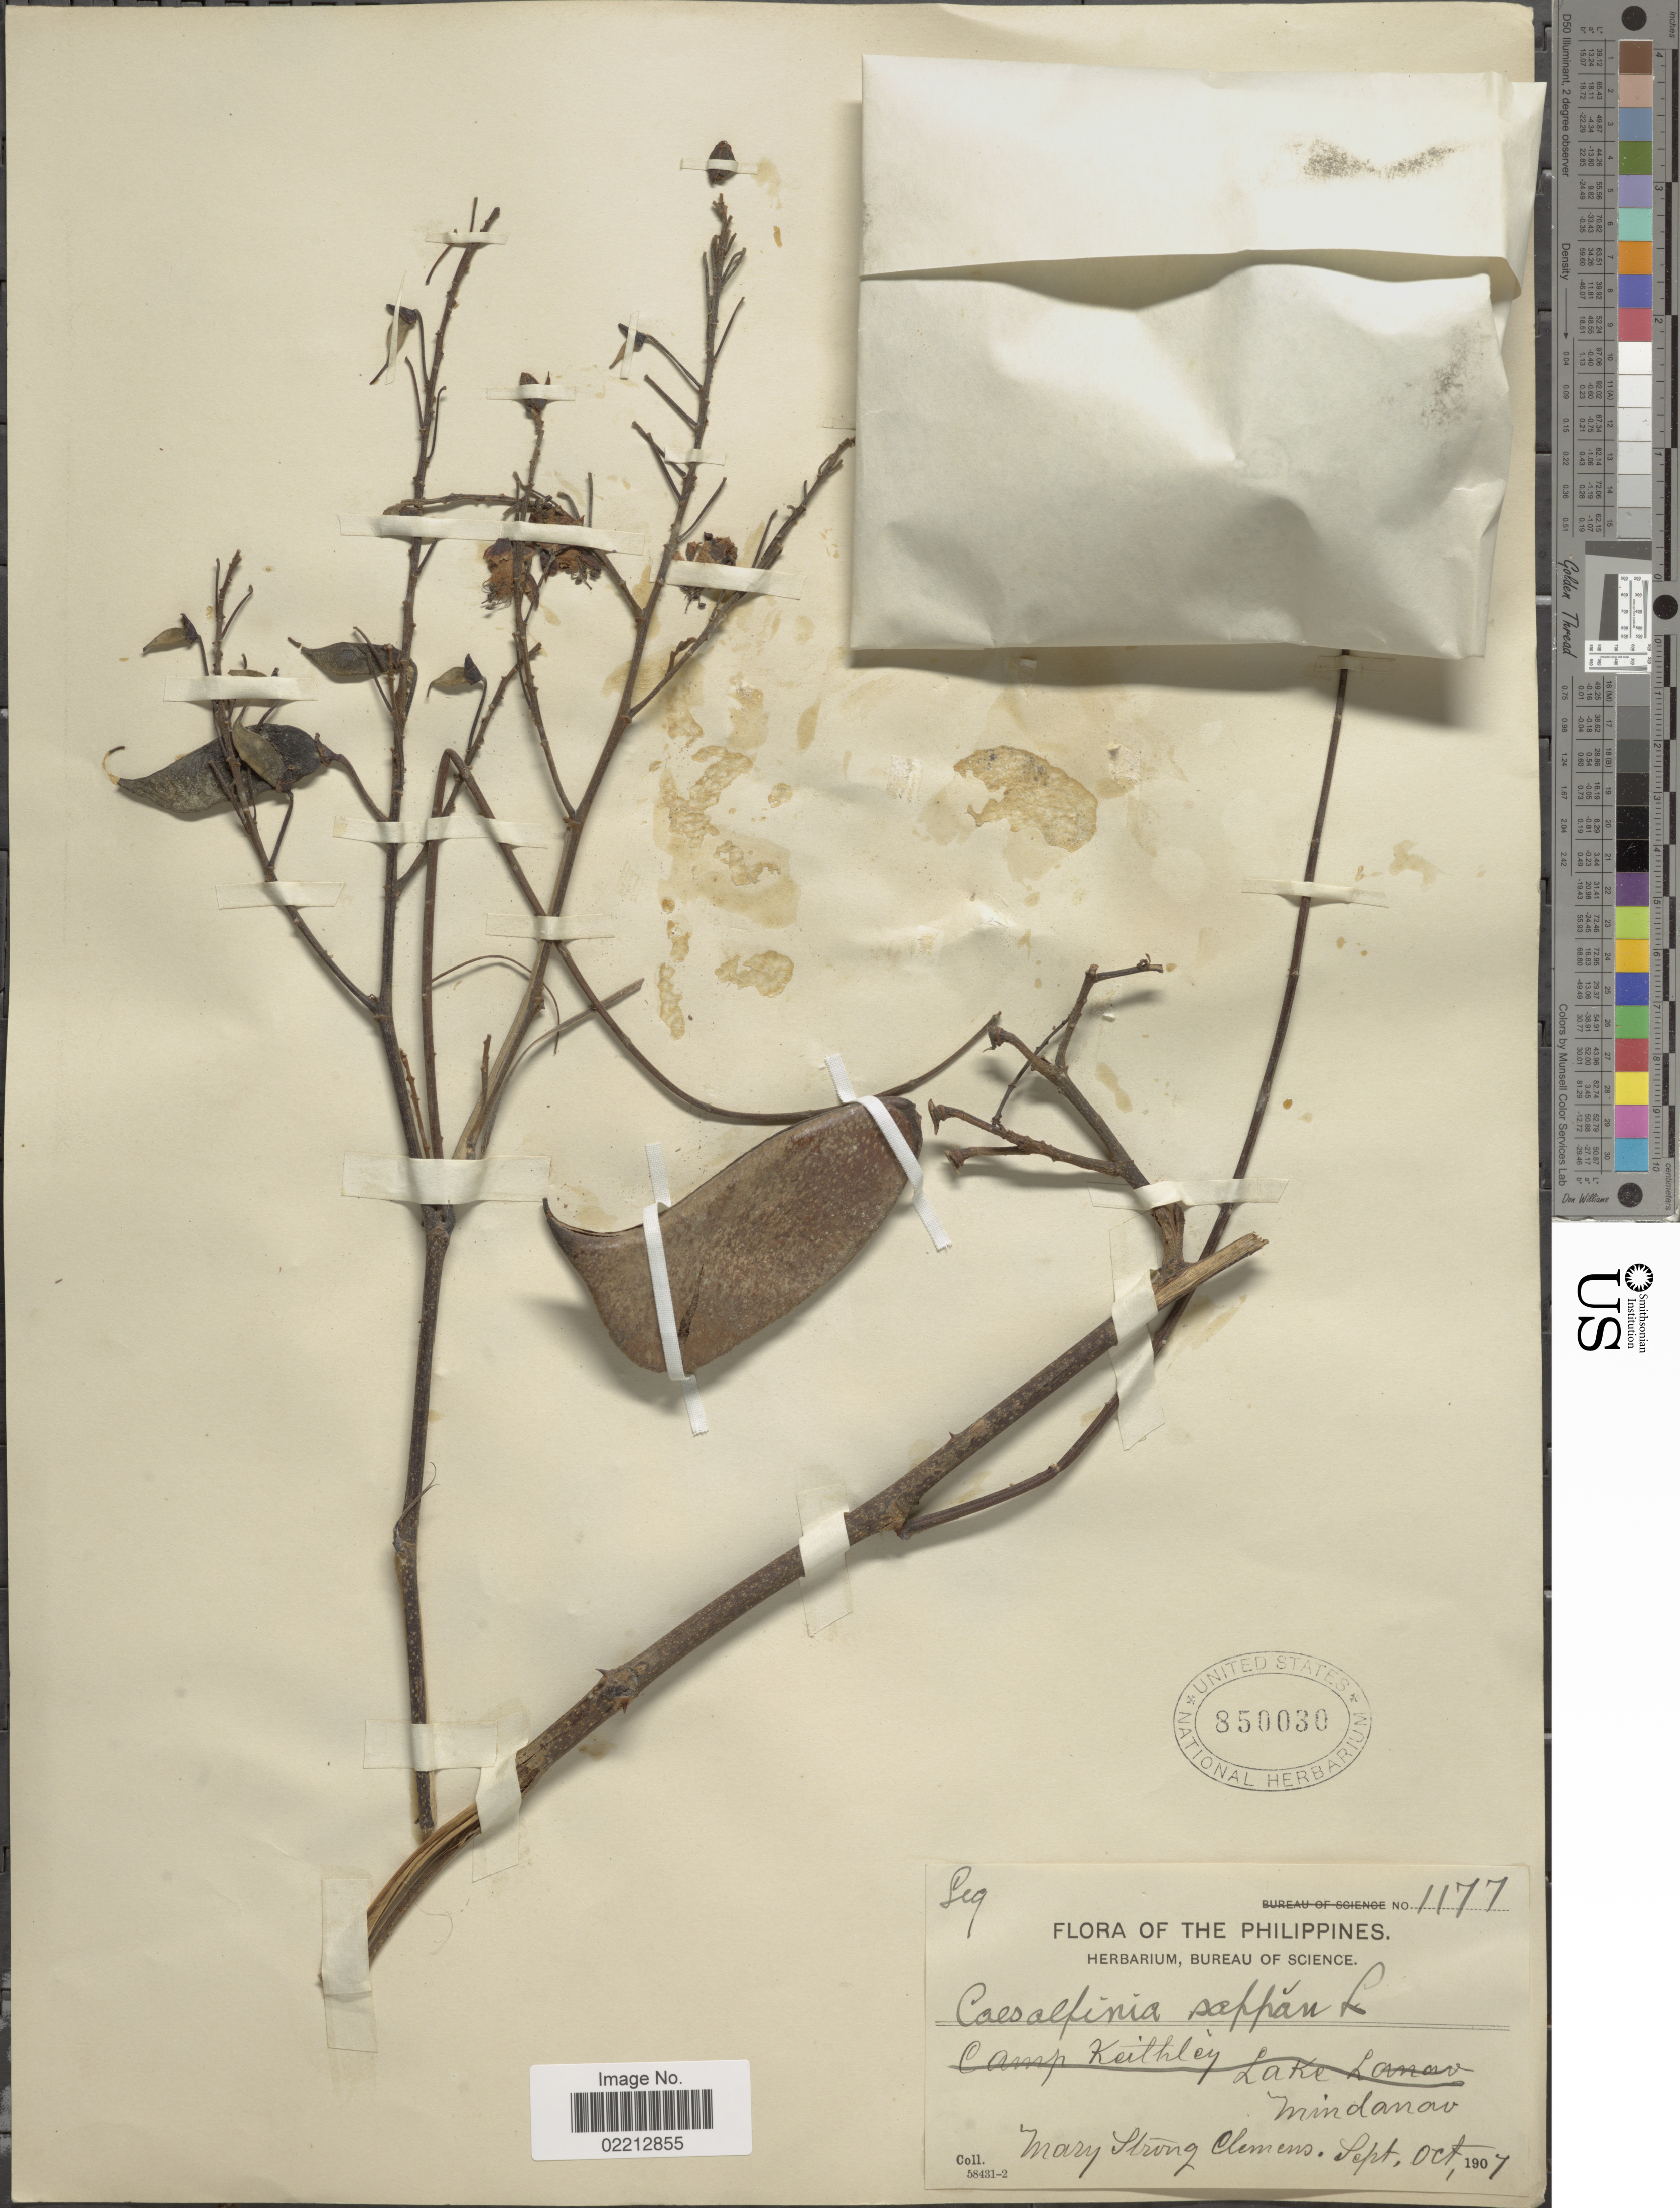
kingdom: Plantae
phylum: Tracheophyta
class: Magnoliopsida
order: Fabales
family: Fabaceae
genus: Biancaea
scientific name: Biancaea sappan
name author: (L.) Tod.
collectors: M. S. Clemens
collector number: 1177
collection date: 1907-09/1907-10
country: Philippines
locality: Mindanoa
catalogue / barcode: US 850030